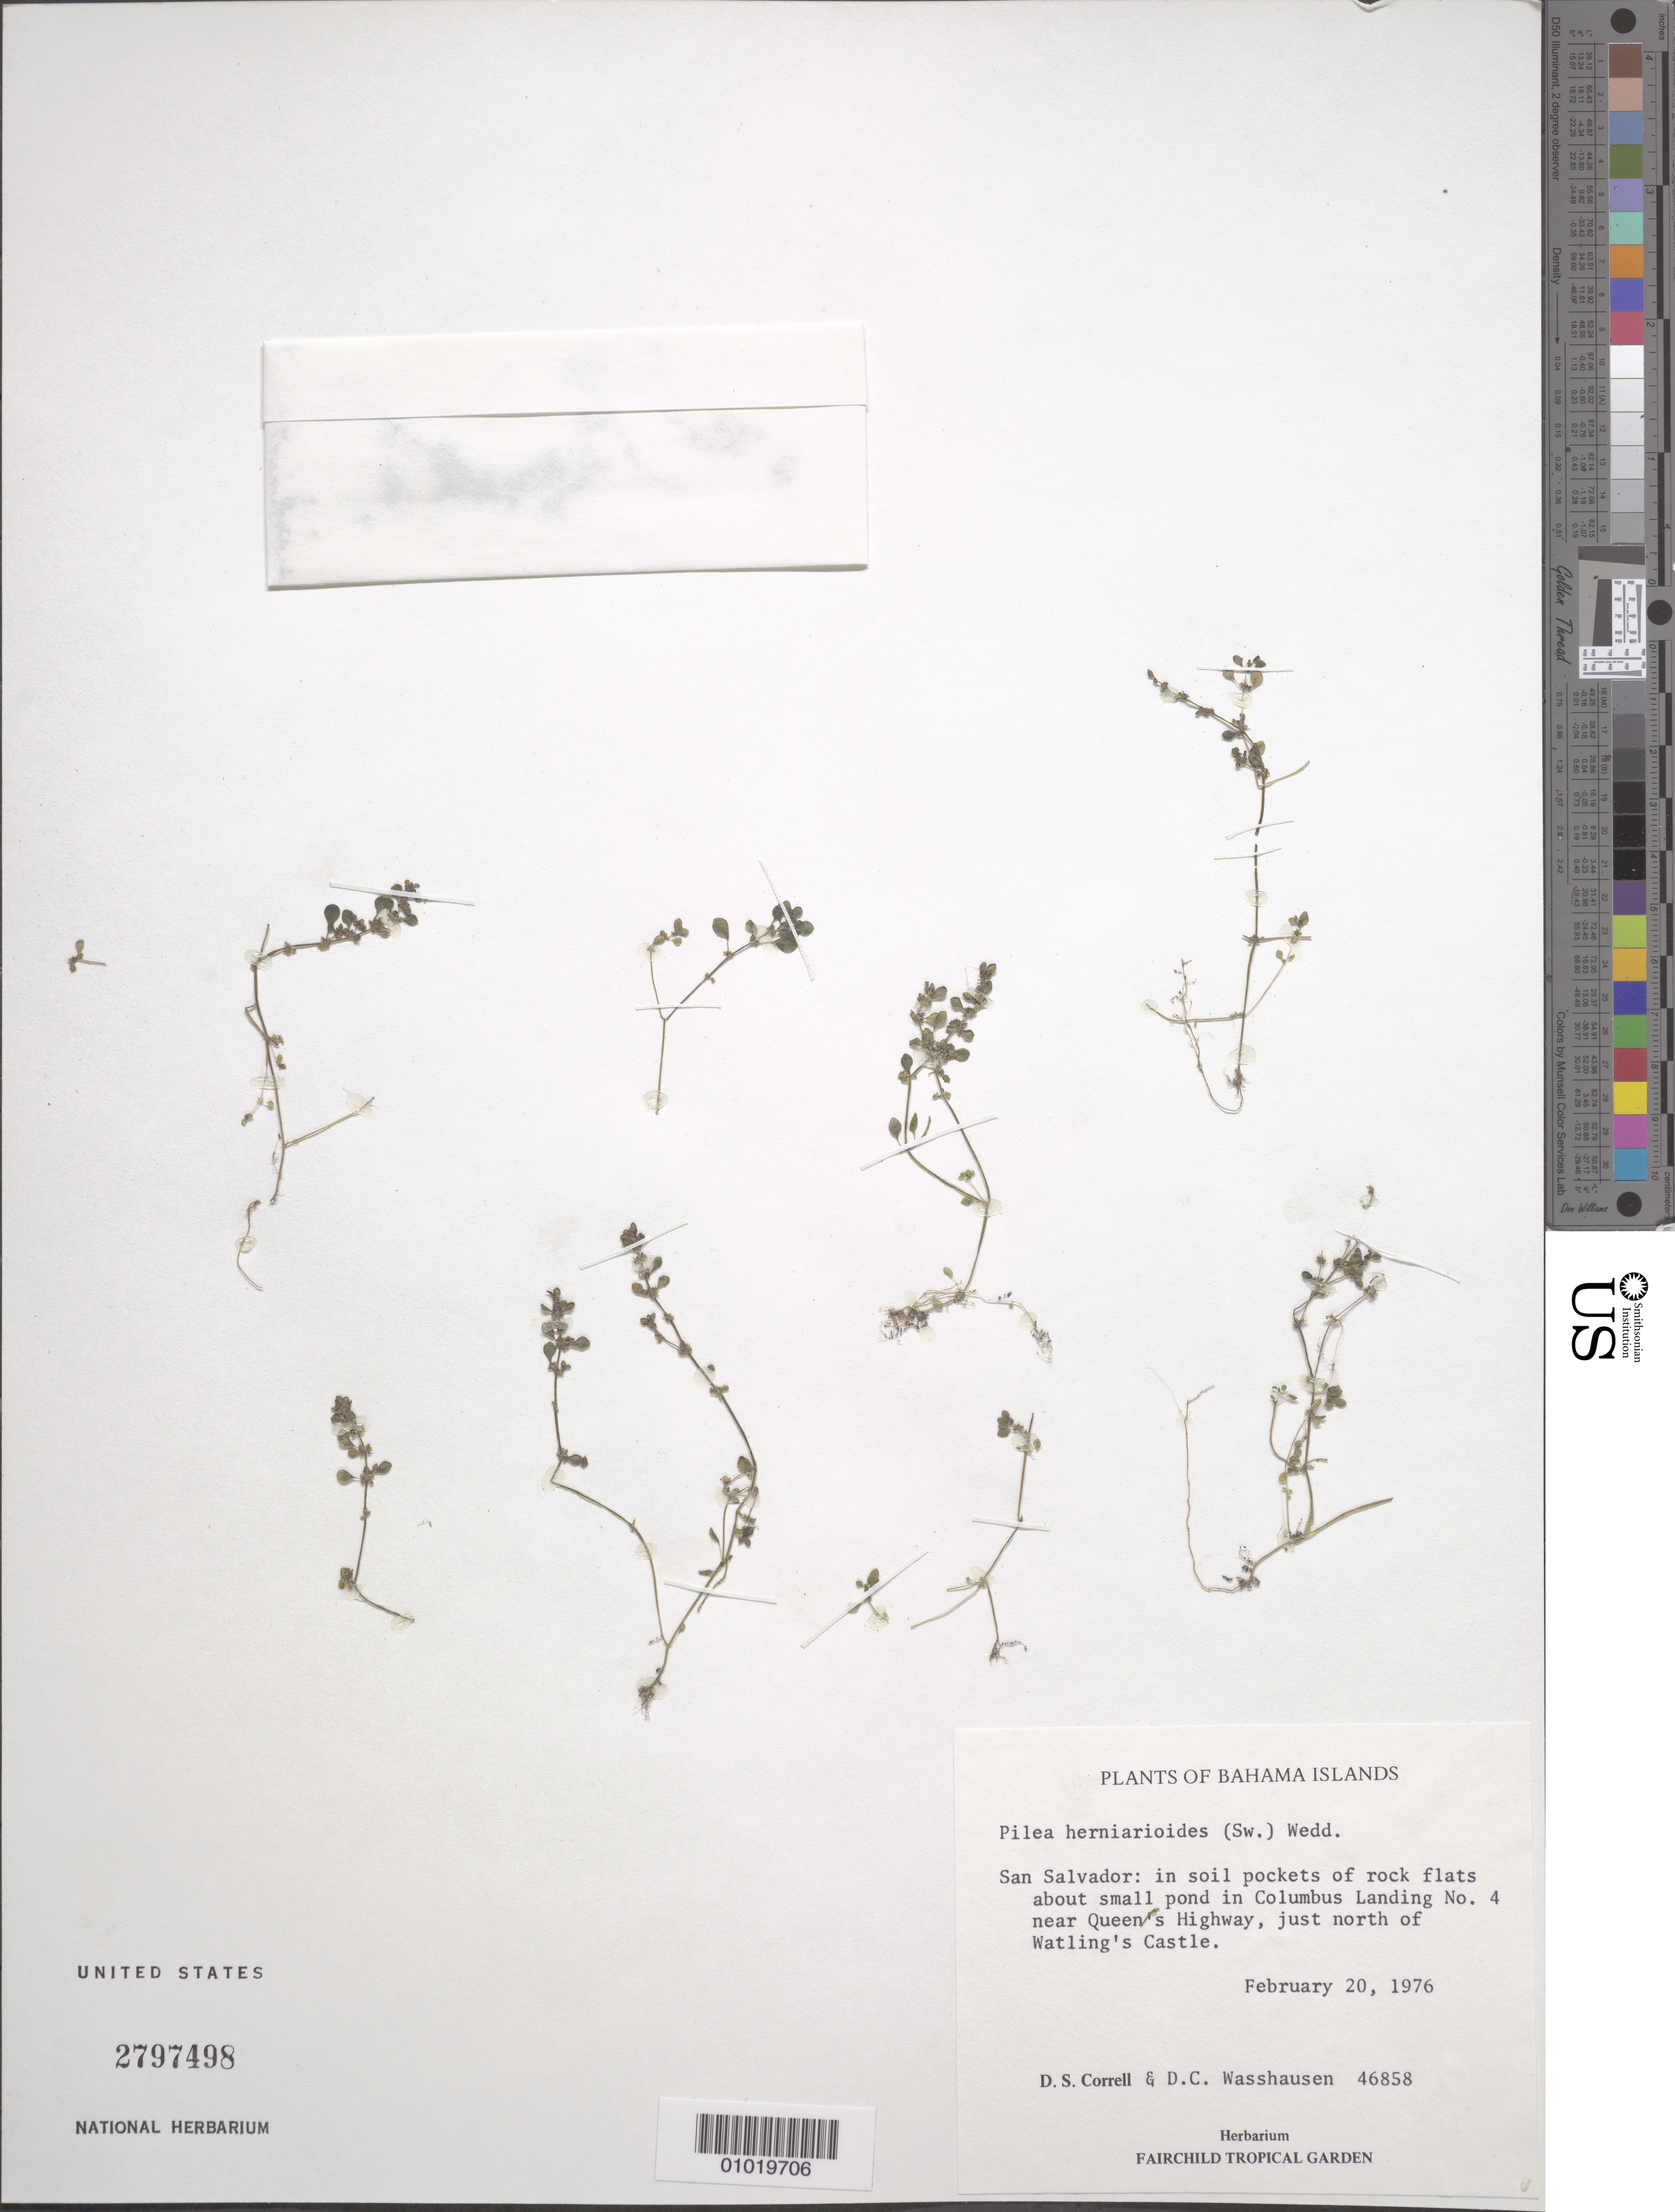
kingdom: Plantae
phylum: Tracheophyta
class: Magnoliopsida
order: Rosales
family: Urticaceae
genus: Pilea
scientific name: Pilea herniarioides var. herniarioides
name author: (Sw.) Lindl.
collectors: D. S. Correll & D. C. Wasshausen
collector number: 46858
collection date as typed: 20 Feb 1976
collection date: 1976-02-20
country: Bahamas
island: San Salvador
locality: San Salvador: in soil pockets of rock flats about small pond in Columbus Landing No.4 near Queen's Highway, just north of Watling's Castle.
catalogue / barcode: US 2797498